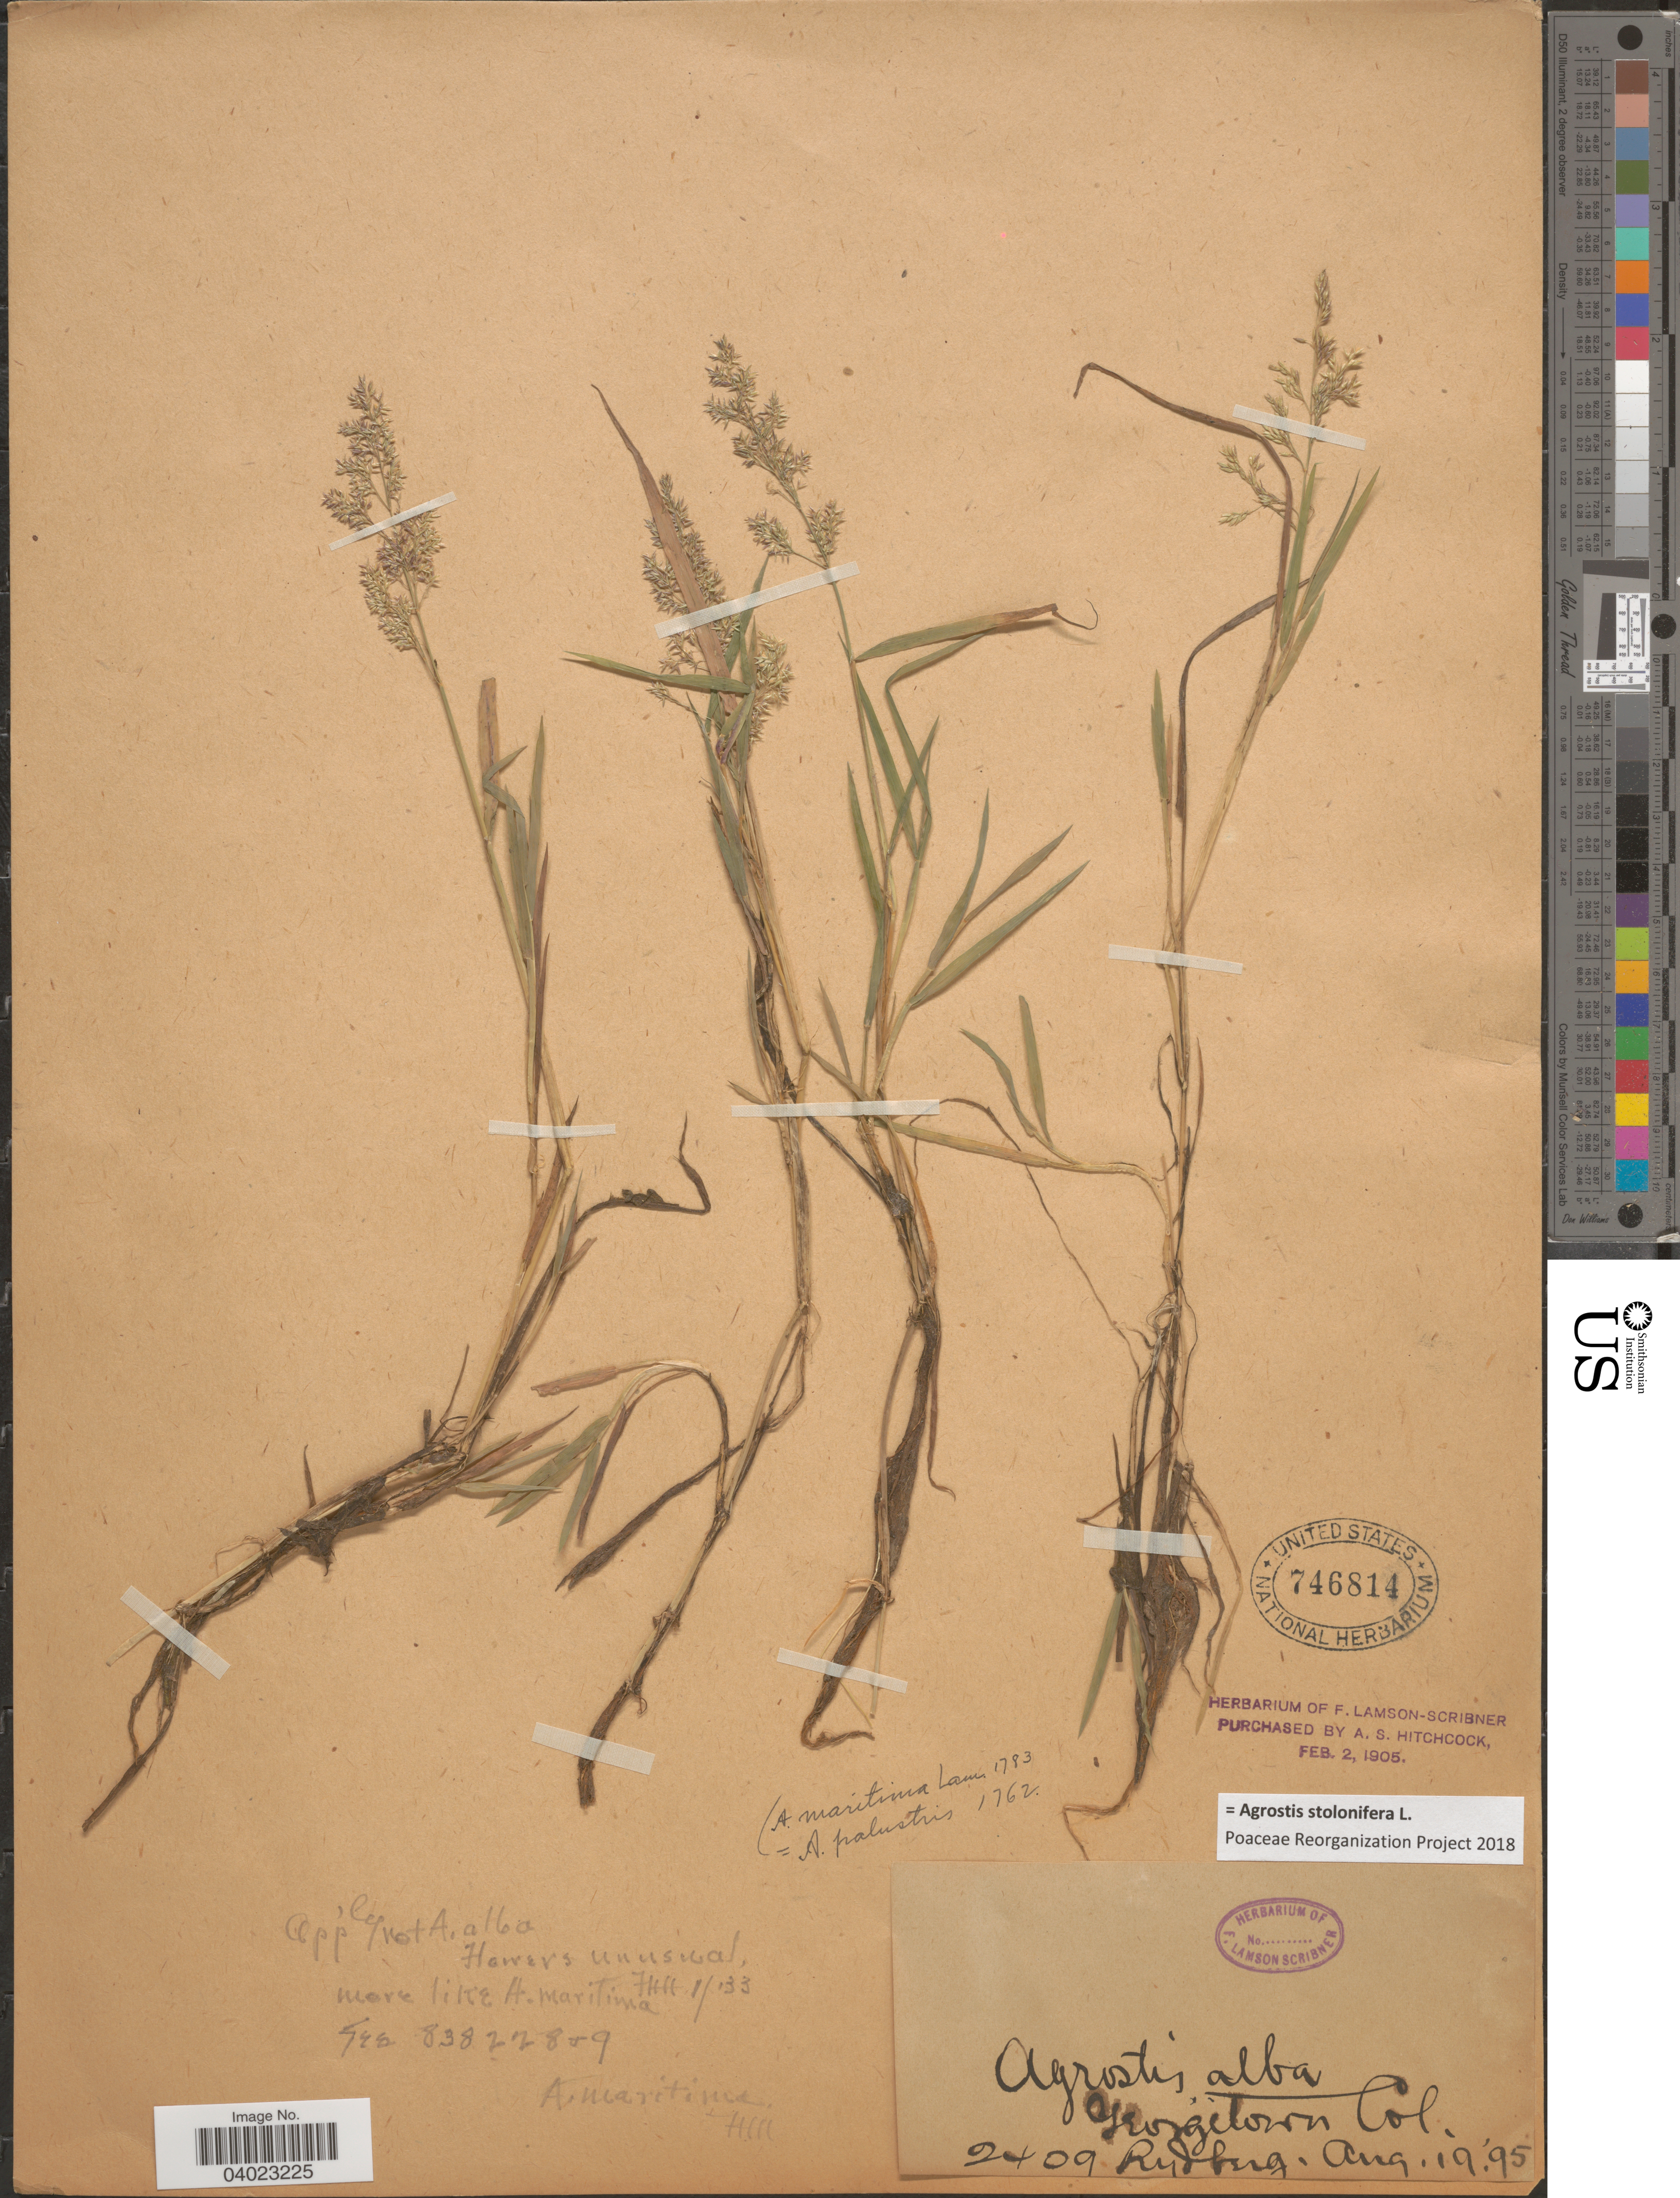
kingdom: Plantae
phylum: Tracheophyta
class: Liliopsida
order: Poales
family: Poaceae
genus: Agrostis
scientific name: Agrostis stolonifera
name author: L.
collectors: P. Rydberg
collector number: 2409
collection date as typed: Transcribed d/m/y: 19/8/95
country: United States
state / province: Colorado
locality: Georgetown.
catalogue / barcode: US 746814